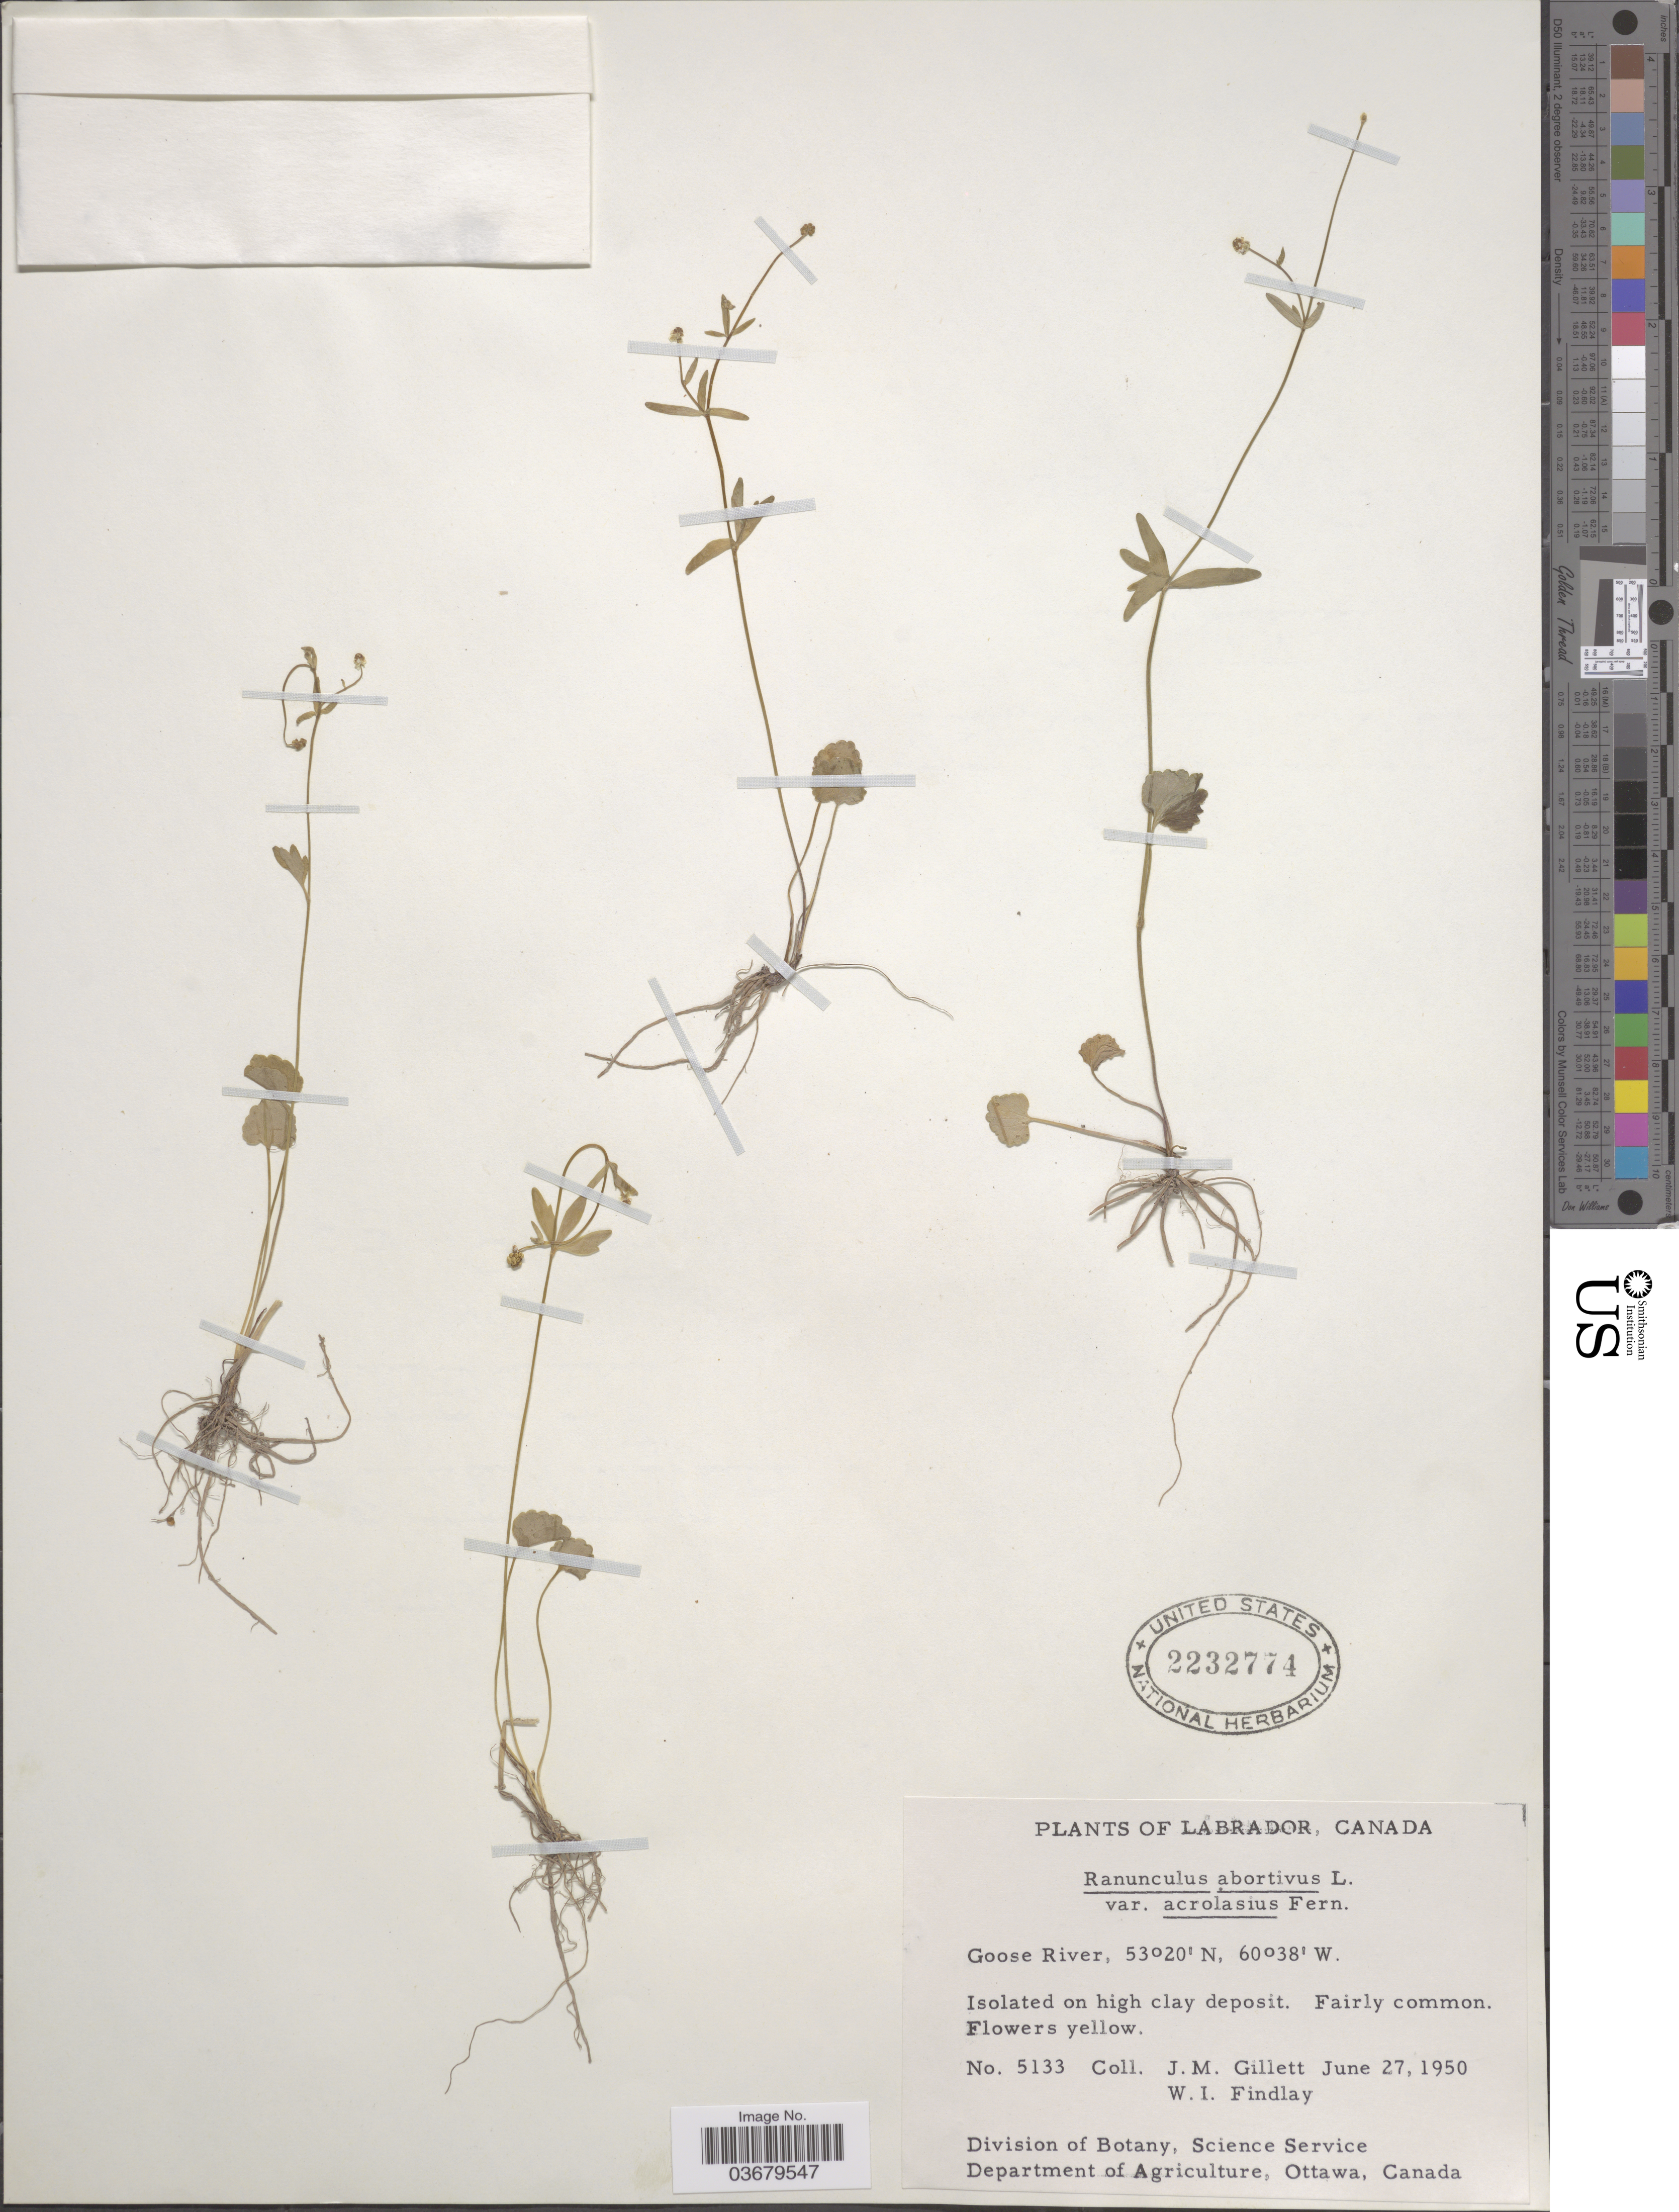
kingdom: Plantae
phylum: Tracheophyta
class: Magnoliopsida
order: Ranunculales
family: Ranunculaceae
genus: Ranunculus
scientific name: Ranunculus abortivus var. acrolasius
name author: Fernald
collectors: J. M. Gillett & W. Findlay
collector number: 5133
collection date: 1950-06-27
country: Canada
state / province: Newfoundland and Labrador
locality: Labrador. Goose River.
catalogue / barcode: US 2232774